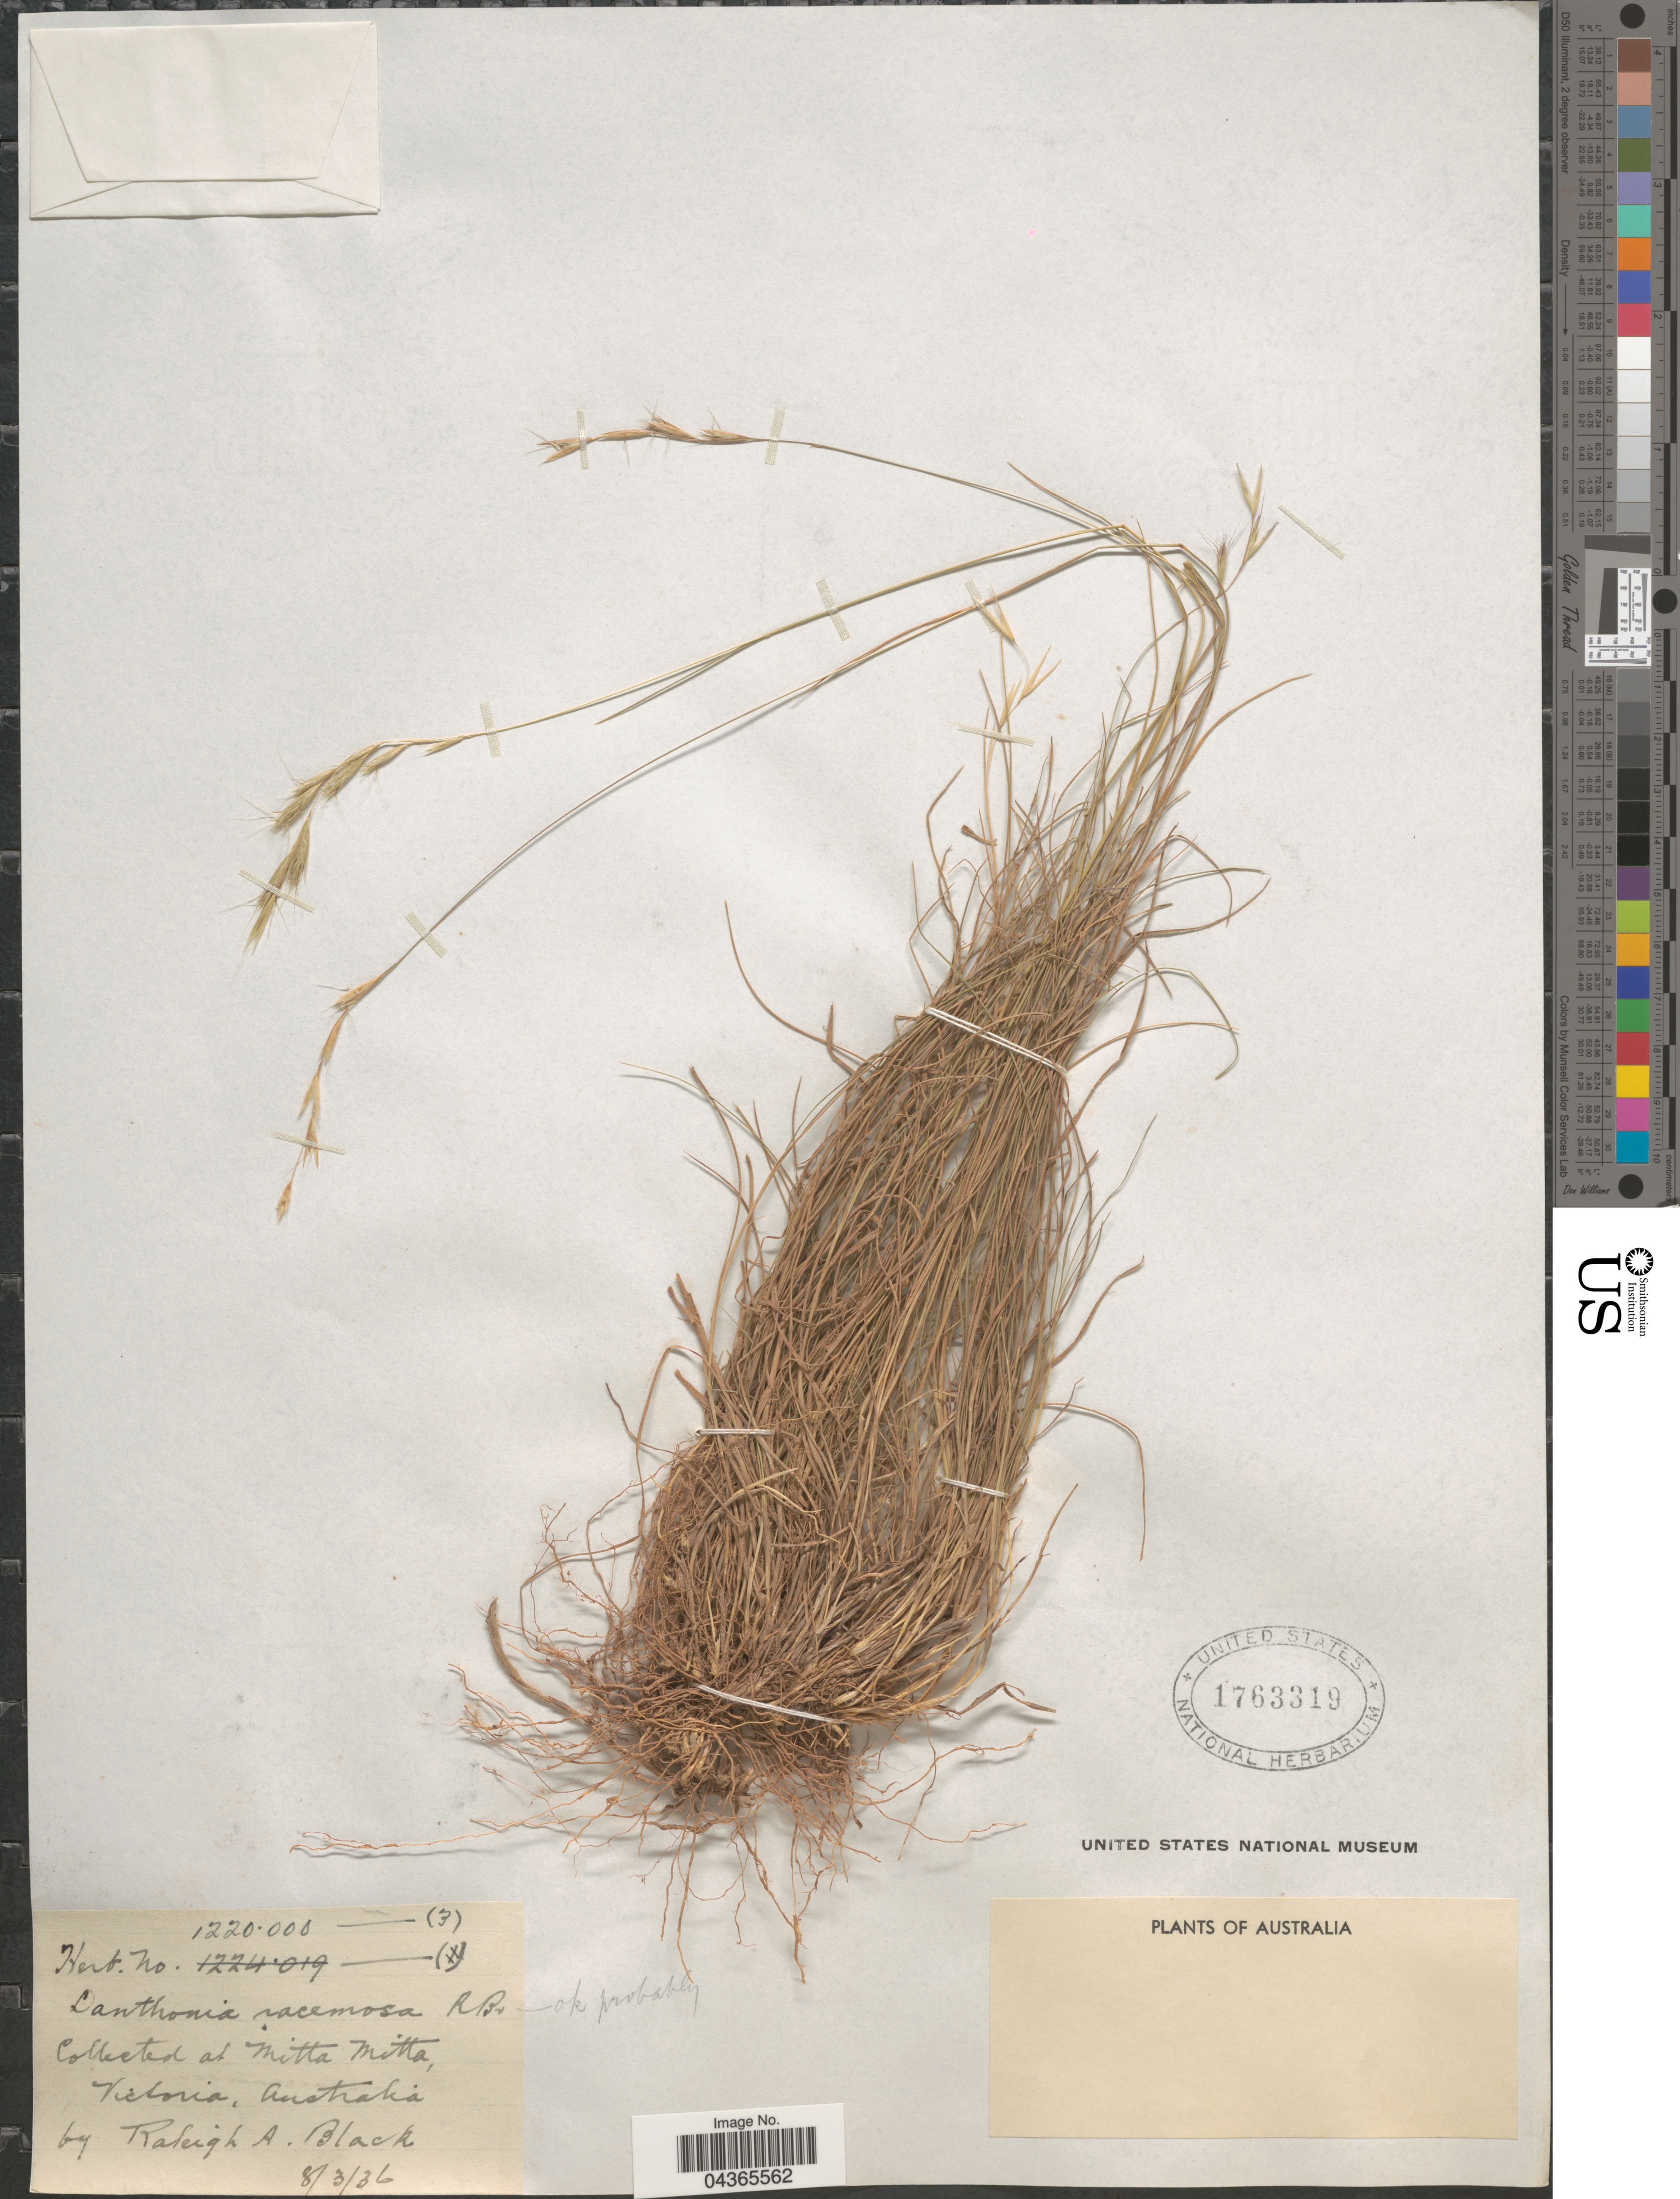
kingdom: Plantae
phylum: Tracheophyta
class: Liliopsida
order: Poales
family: Poaceae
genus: Rytidosperma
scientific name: Rytidosperma racemosum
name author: (R. Br.) Connor & Edgar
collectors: R. A. Black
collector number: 1220000-(3)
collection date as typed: Transcribed d/m/y: 8/3/36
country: Australia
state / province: Victoria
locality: At Mitta Mitta, Victoria.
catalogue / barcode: US 1763319